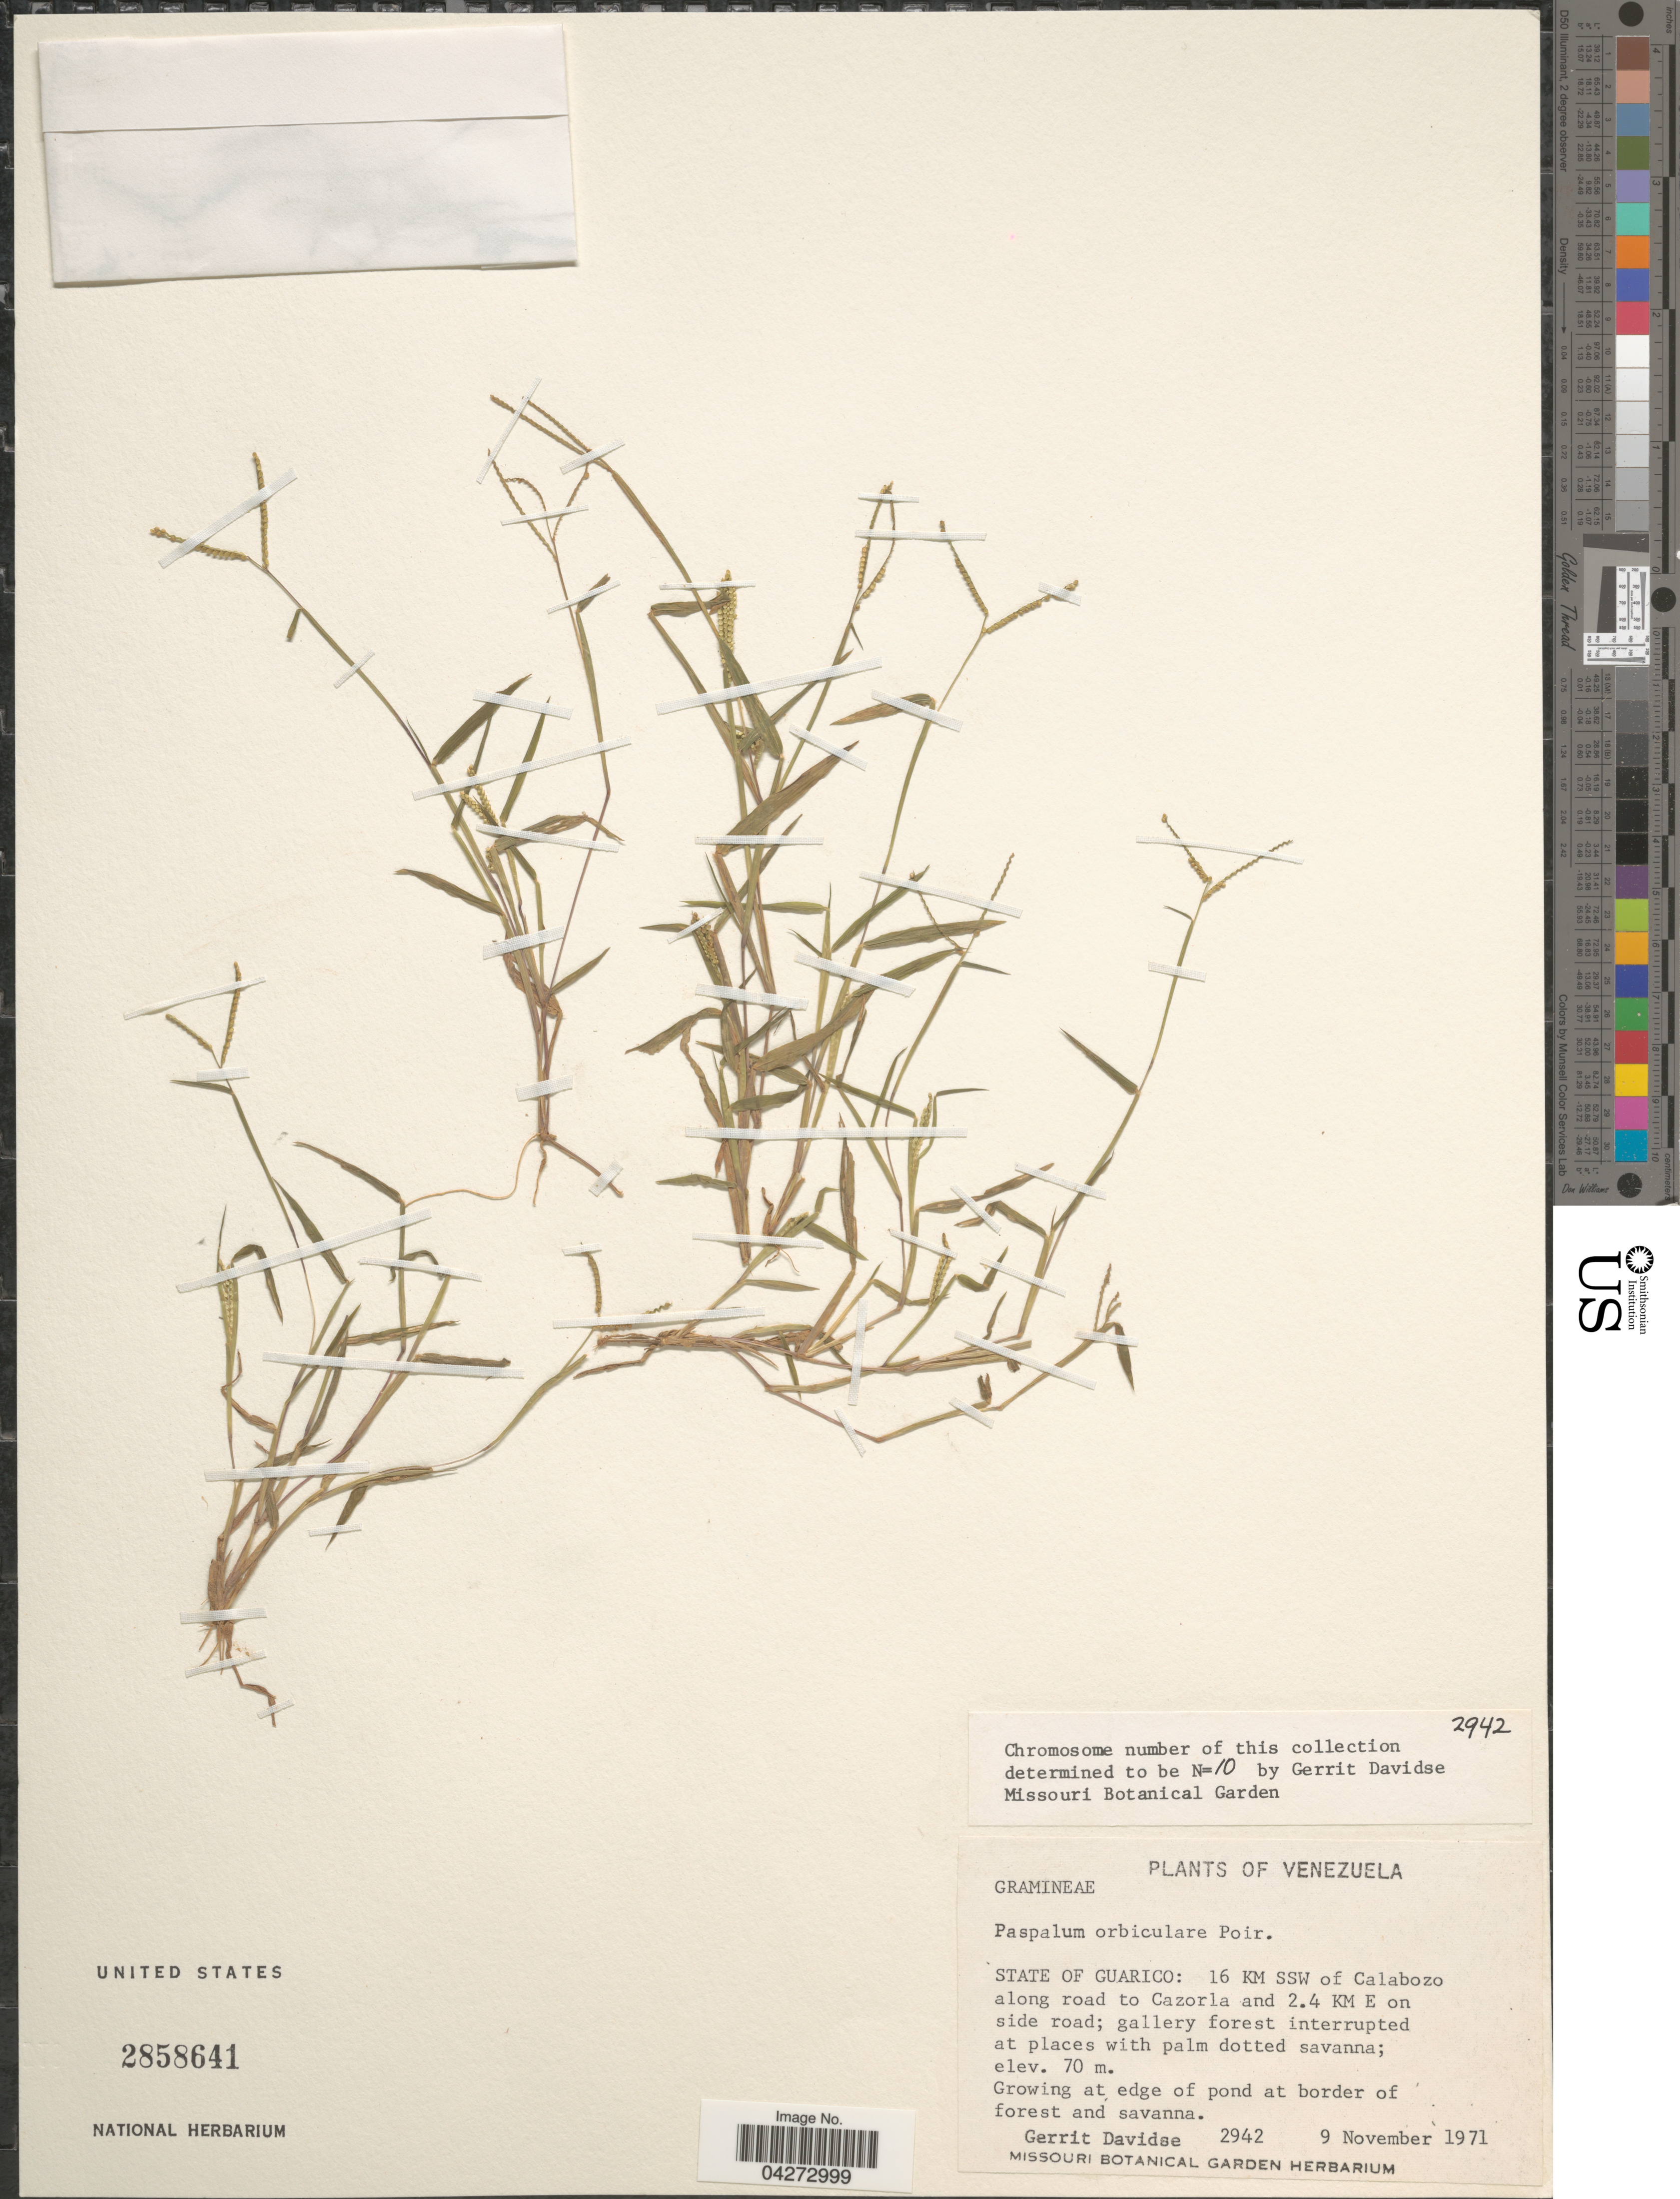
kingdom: Plantae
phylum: Tracheophyta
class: Liliopsida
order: Poales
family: Poaceae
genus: Paspalum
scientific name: Paspalum orbiculatum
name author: Poir.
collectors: G. Davidse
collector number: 2942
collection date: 1971-11-09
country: Venezuela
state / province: Guarico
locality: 16 KM SSW of Calabozo along road to Cazorla and 2.4 KM E on side road; gallery forest interrupted at places with palm dotted savanna. At edge of pond at border of forest and savanna.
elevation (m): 70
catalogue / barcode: US 2858641